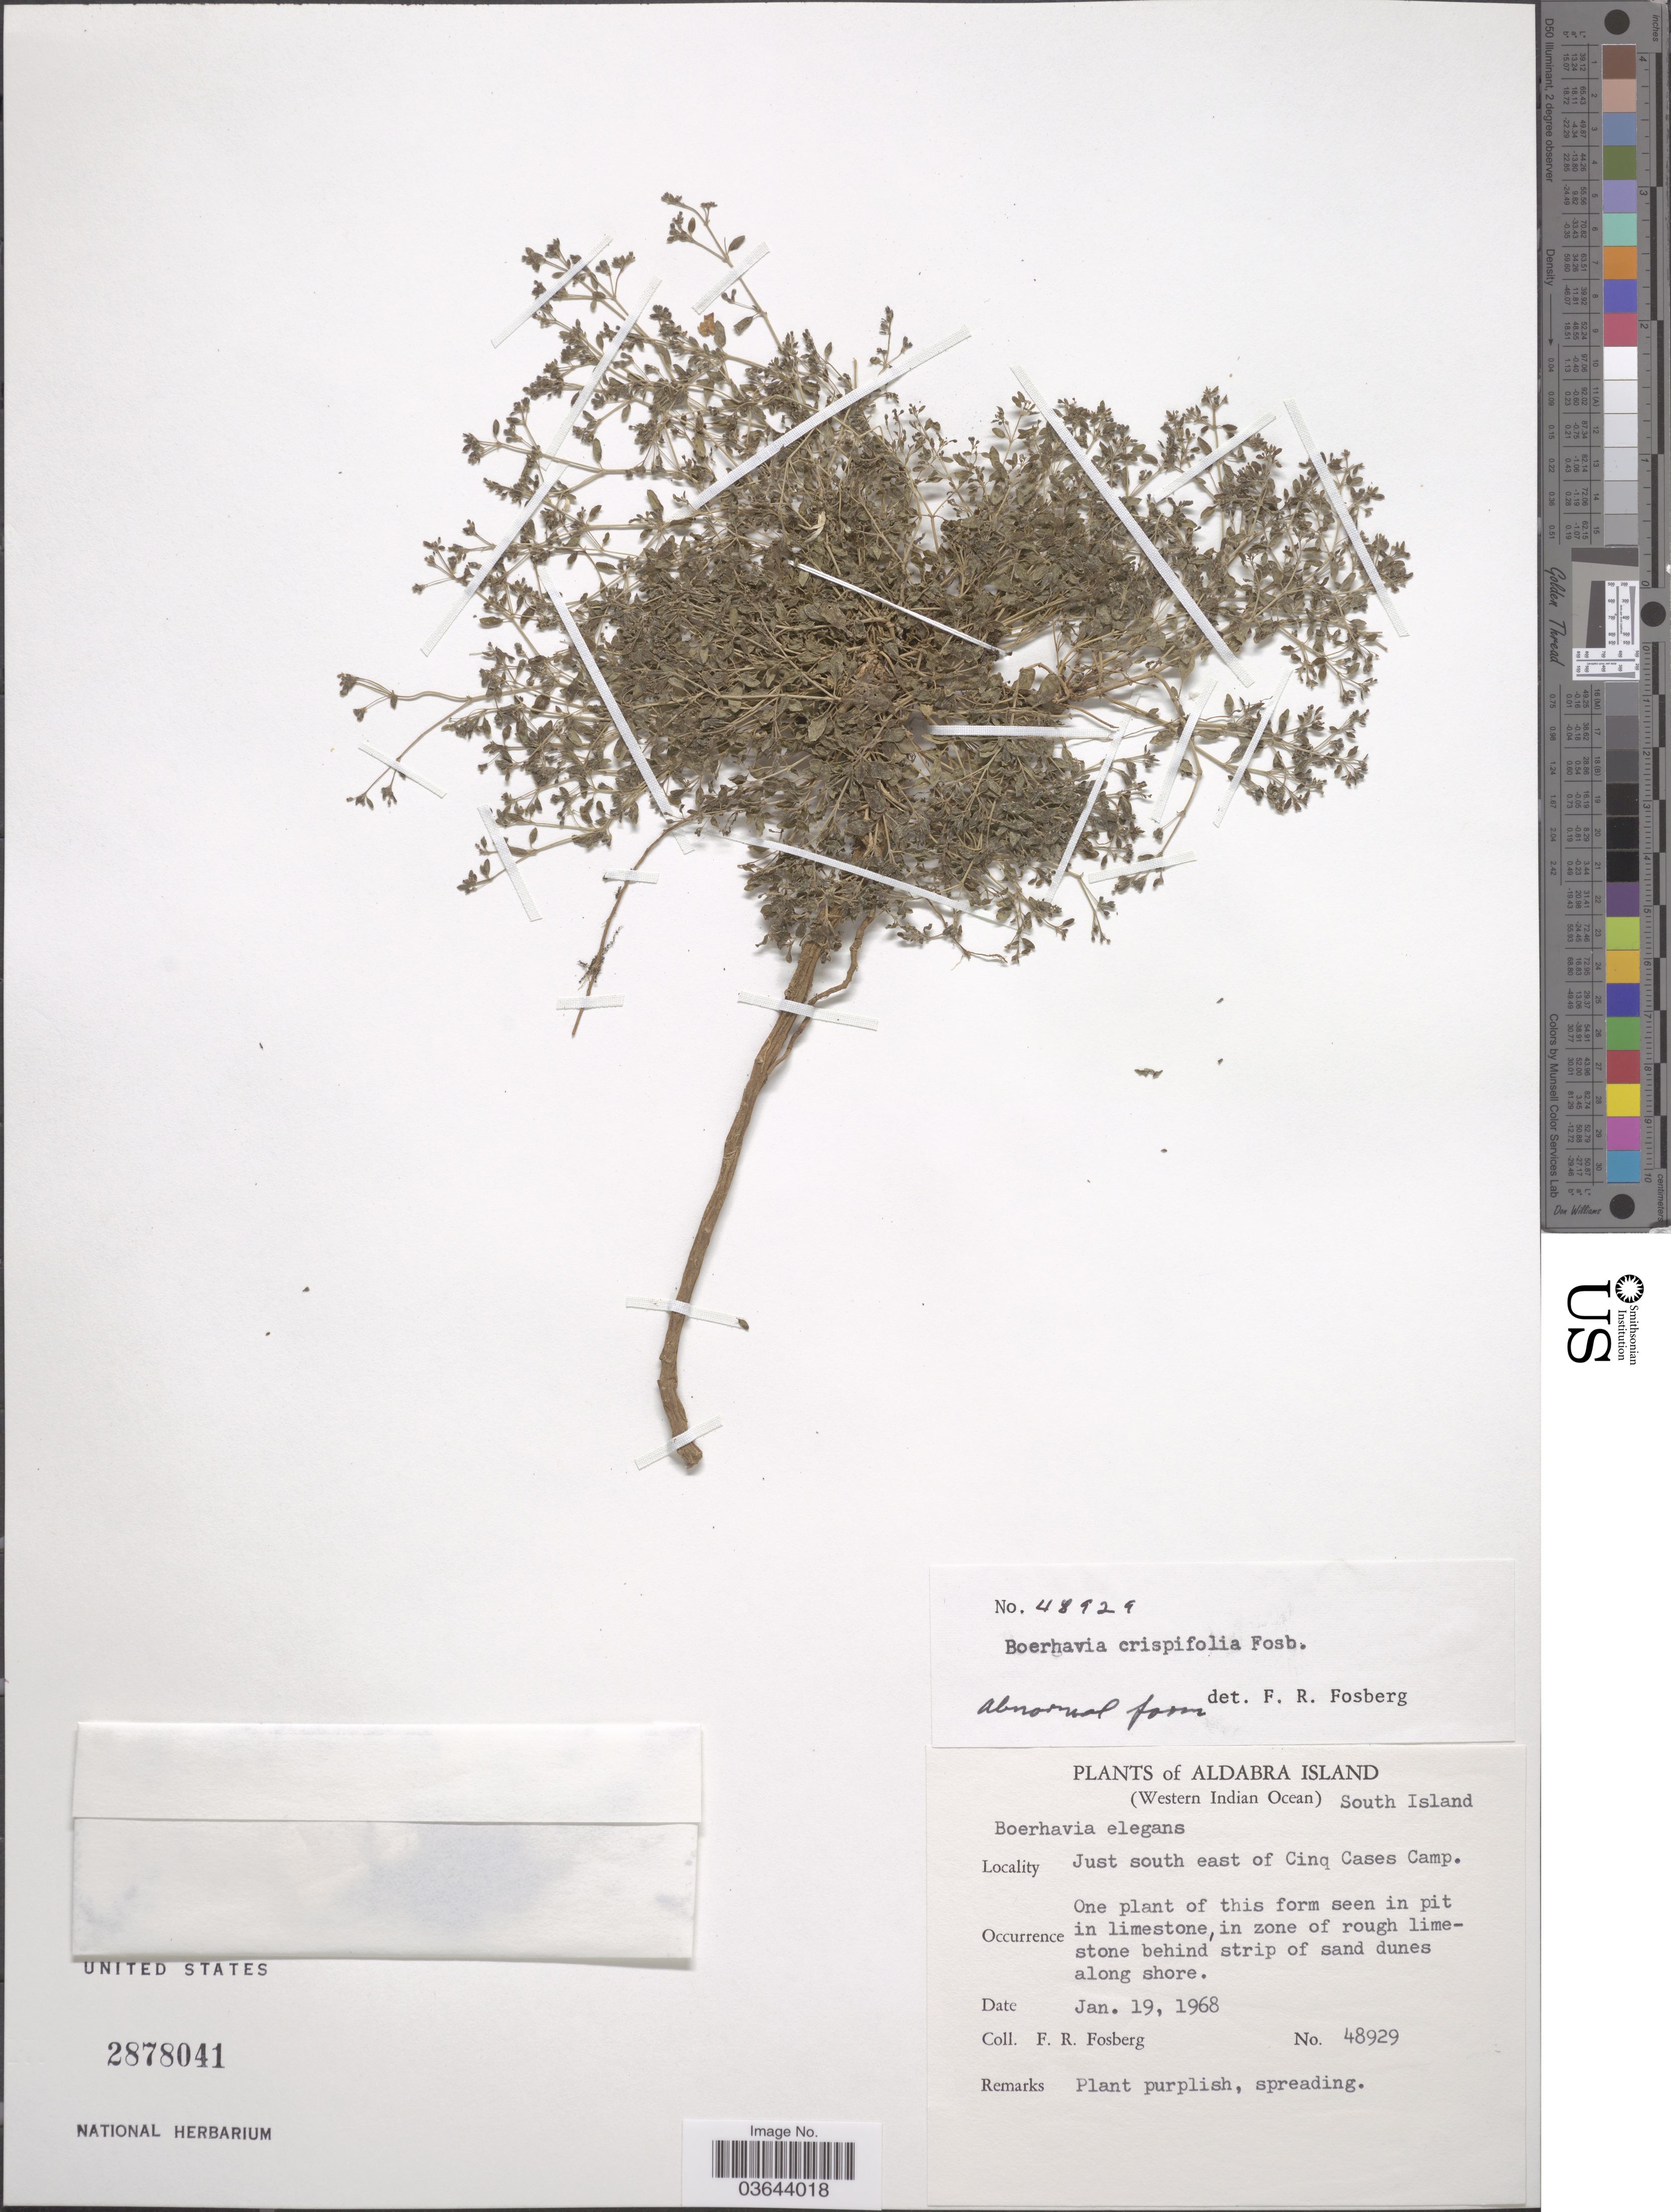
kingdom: Plantae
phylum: Tracheophyta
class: Magnoliopsida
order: Caryophyllales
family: Nyctaginaceae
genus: Boerhavia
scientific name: Boerhavia crispifolia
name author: Fosberg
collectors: F. R. Fosberg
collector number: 48929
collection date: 1968-01-19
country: Seychelles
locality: Aldabra Island (Western Indian Ocean) South Island. Just south east of Cinq Cases Camp.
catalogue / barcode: US 2878041